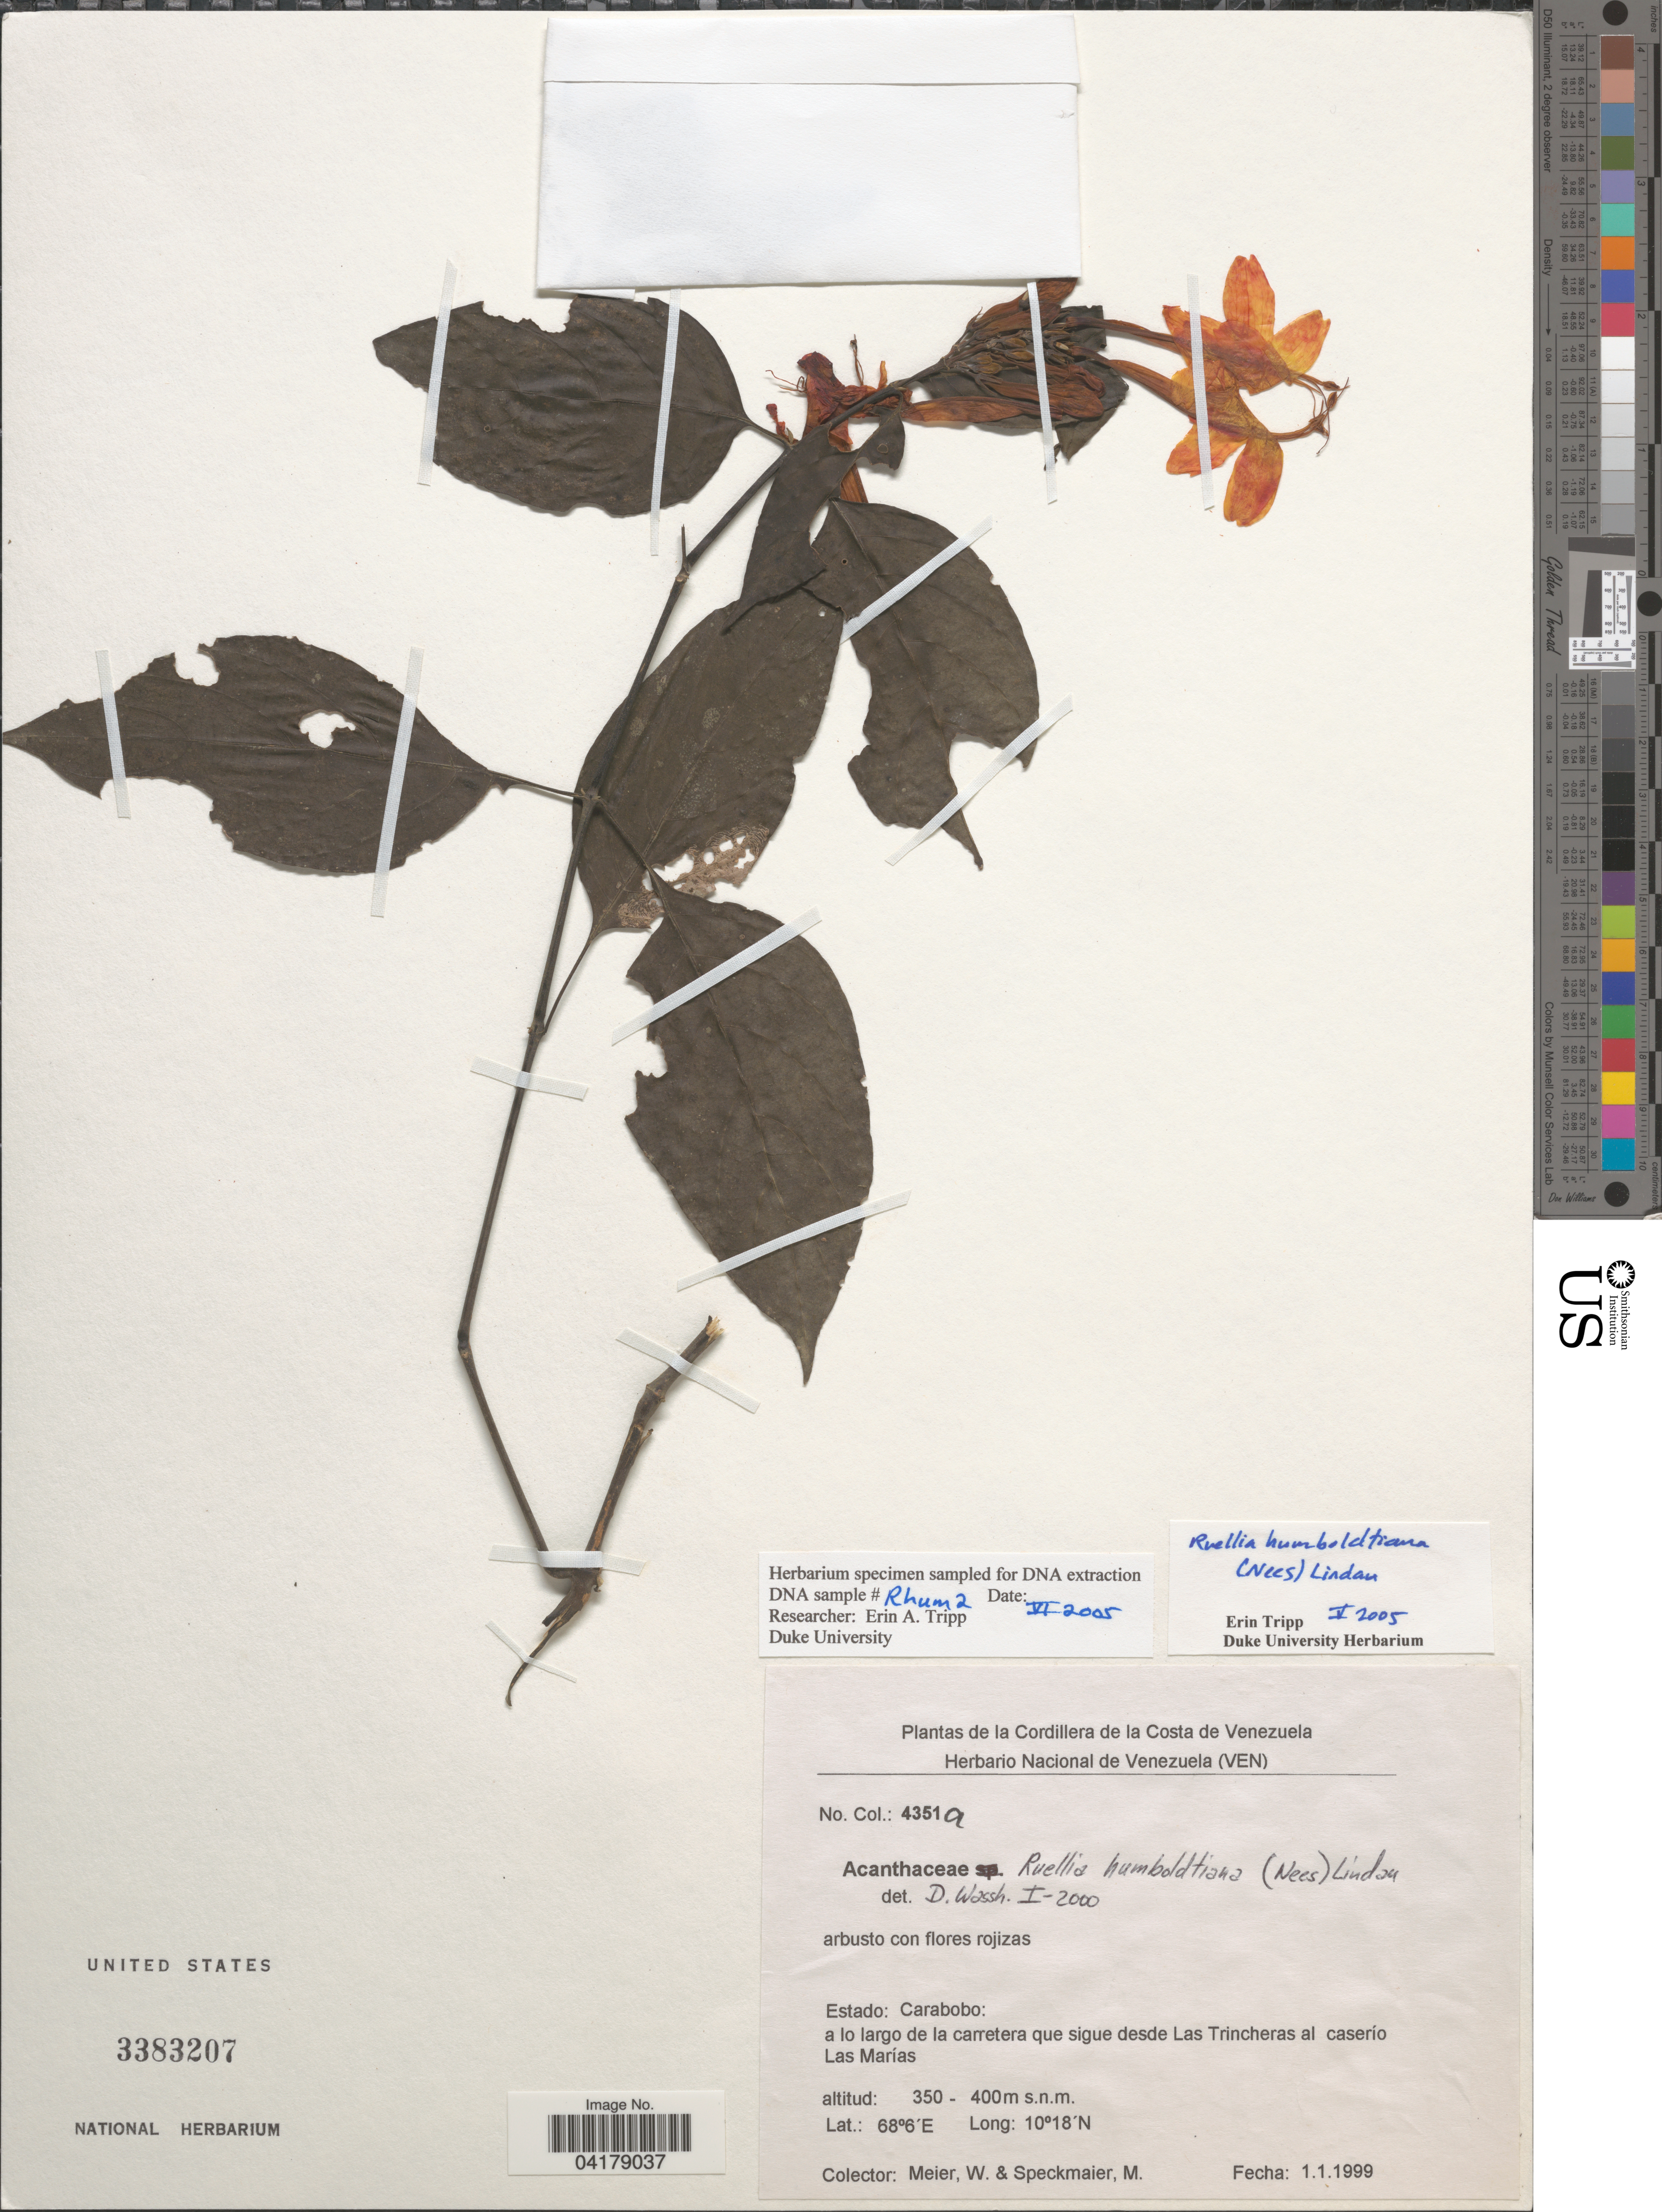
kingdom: Plantae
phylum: Tracheophyta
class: Magnoliopsida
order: Lamiales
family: Acanthaceae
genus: Ruellia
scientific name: Ruellia humboldtiana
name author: (Nees) Lindau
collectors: W. Meier & M. Speckmaier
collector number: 4351a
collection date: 1999-01-01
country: Venezuela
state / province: Carabobo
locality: Cordillera de la Costa de Venezuela. A lo largo de la carretera que sigue desde Las Trincheras al caserío Las Marías.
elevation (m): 350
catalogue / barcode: US 3383207